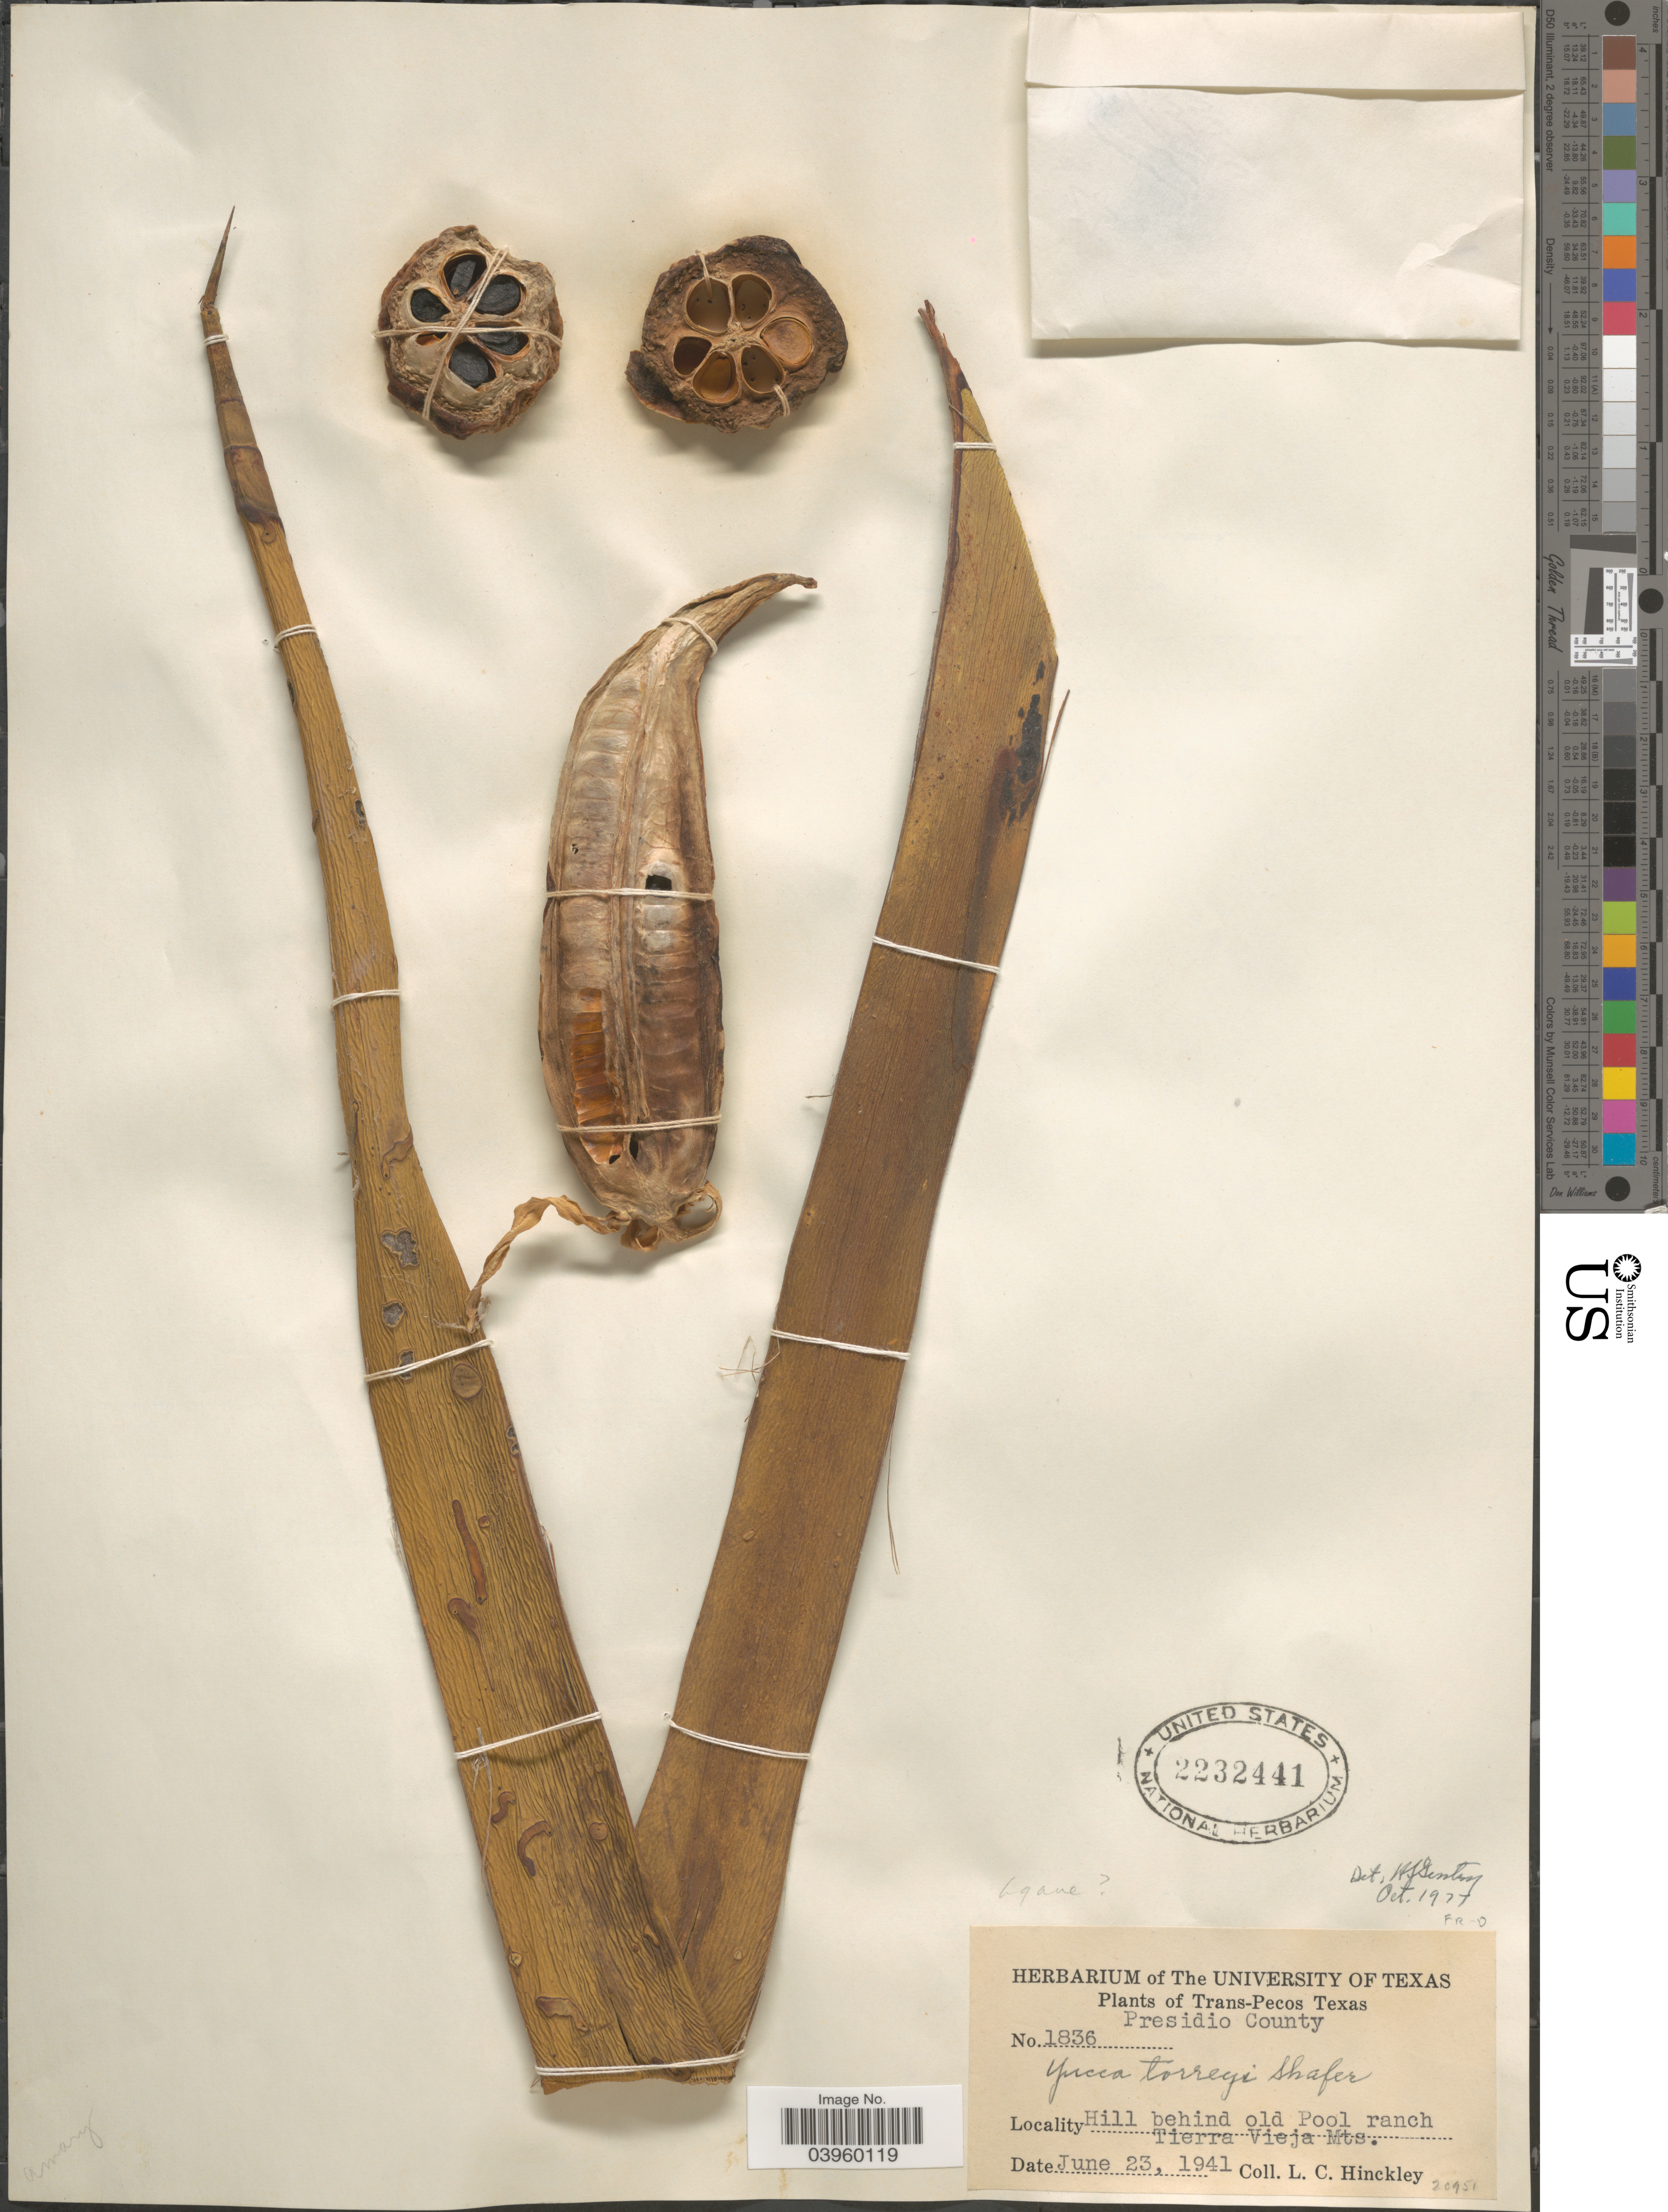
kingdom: Plantae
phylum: Tracheophyta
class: Liliopsida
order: Asparagales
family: Asparagaceae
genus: Yucca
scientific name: Yucca torreyi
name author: Shafer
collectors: L. Hinckley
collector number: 1836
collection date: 1941-06-23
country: United States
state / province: Texas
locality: Trans-Pecos Texas. Presidio County. Hill behind old Pool ranch. Tierra Vieja Mts.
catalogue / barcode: US 2232441